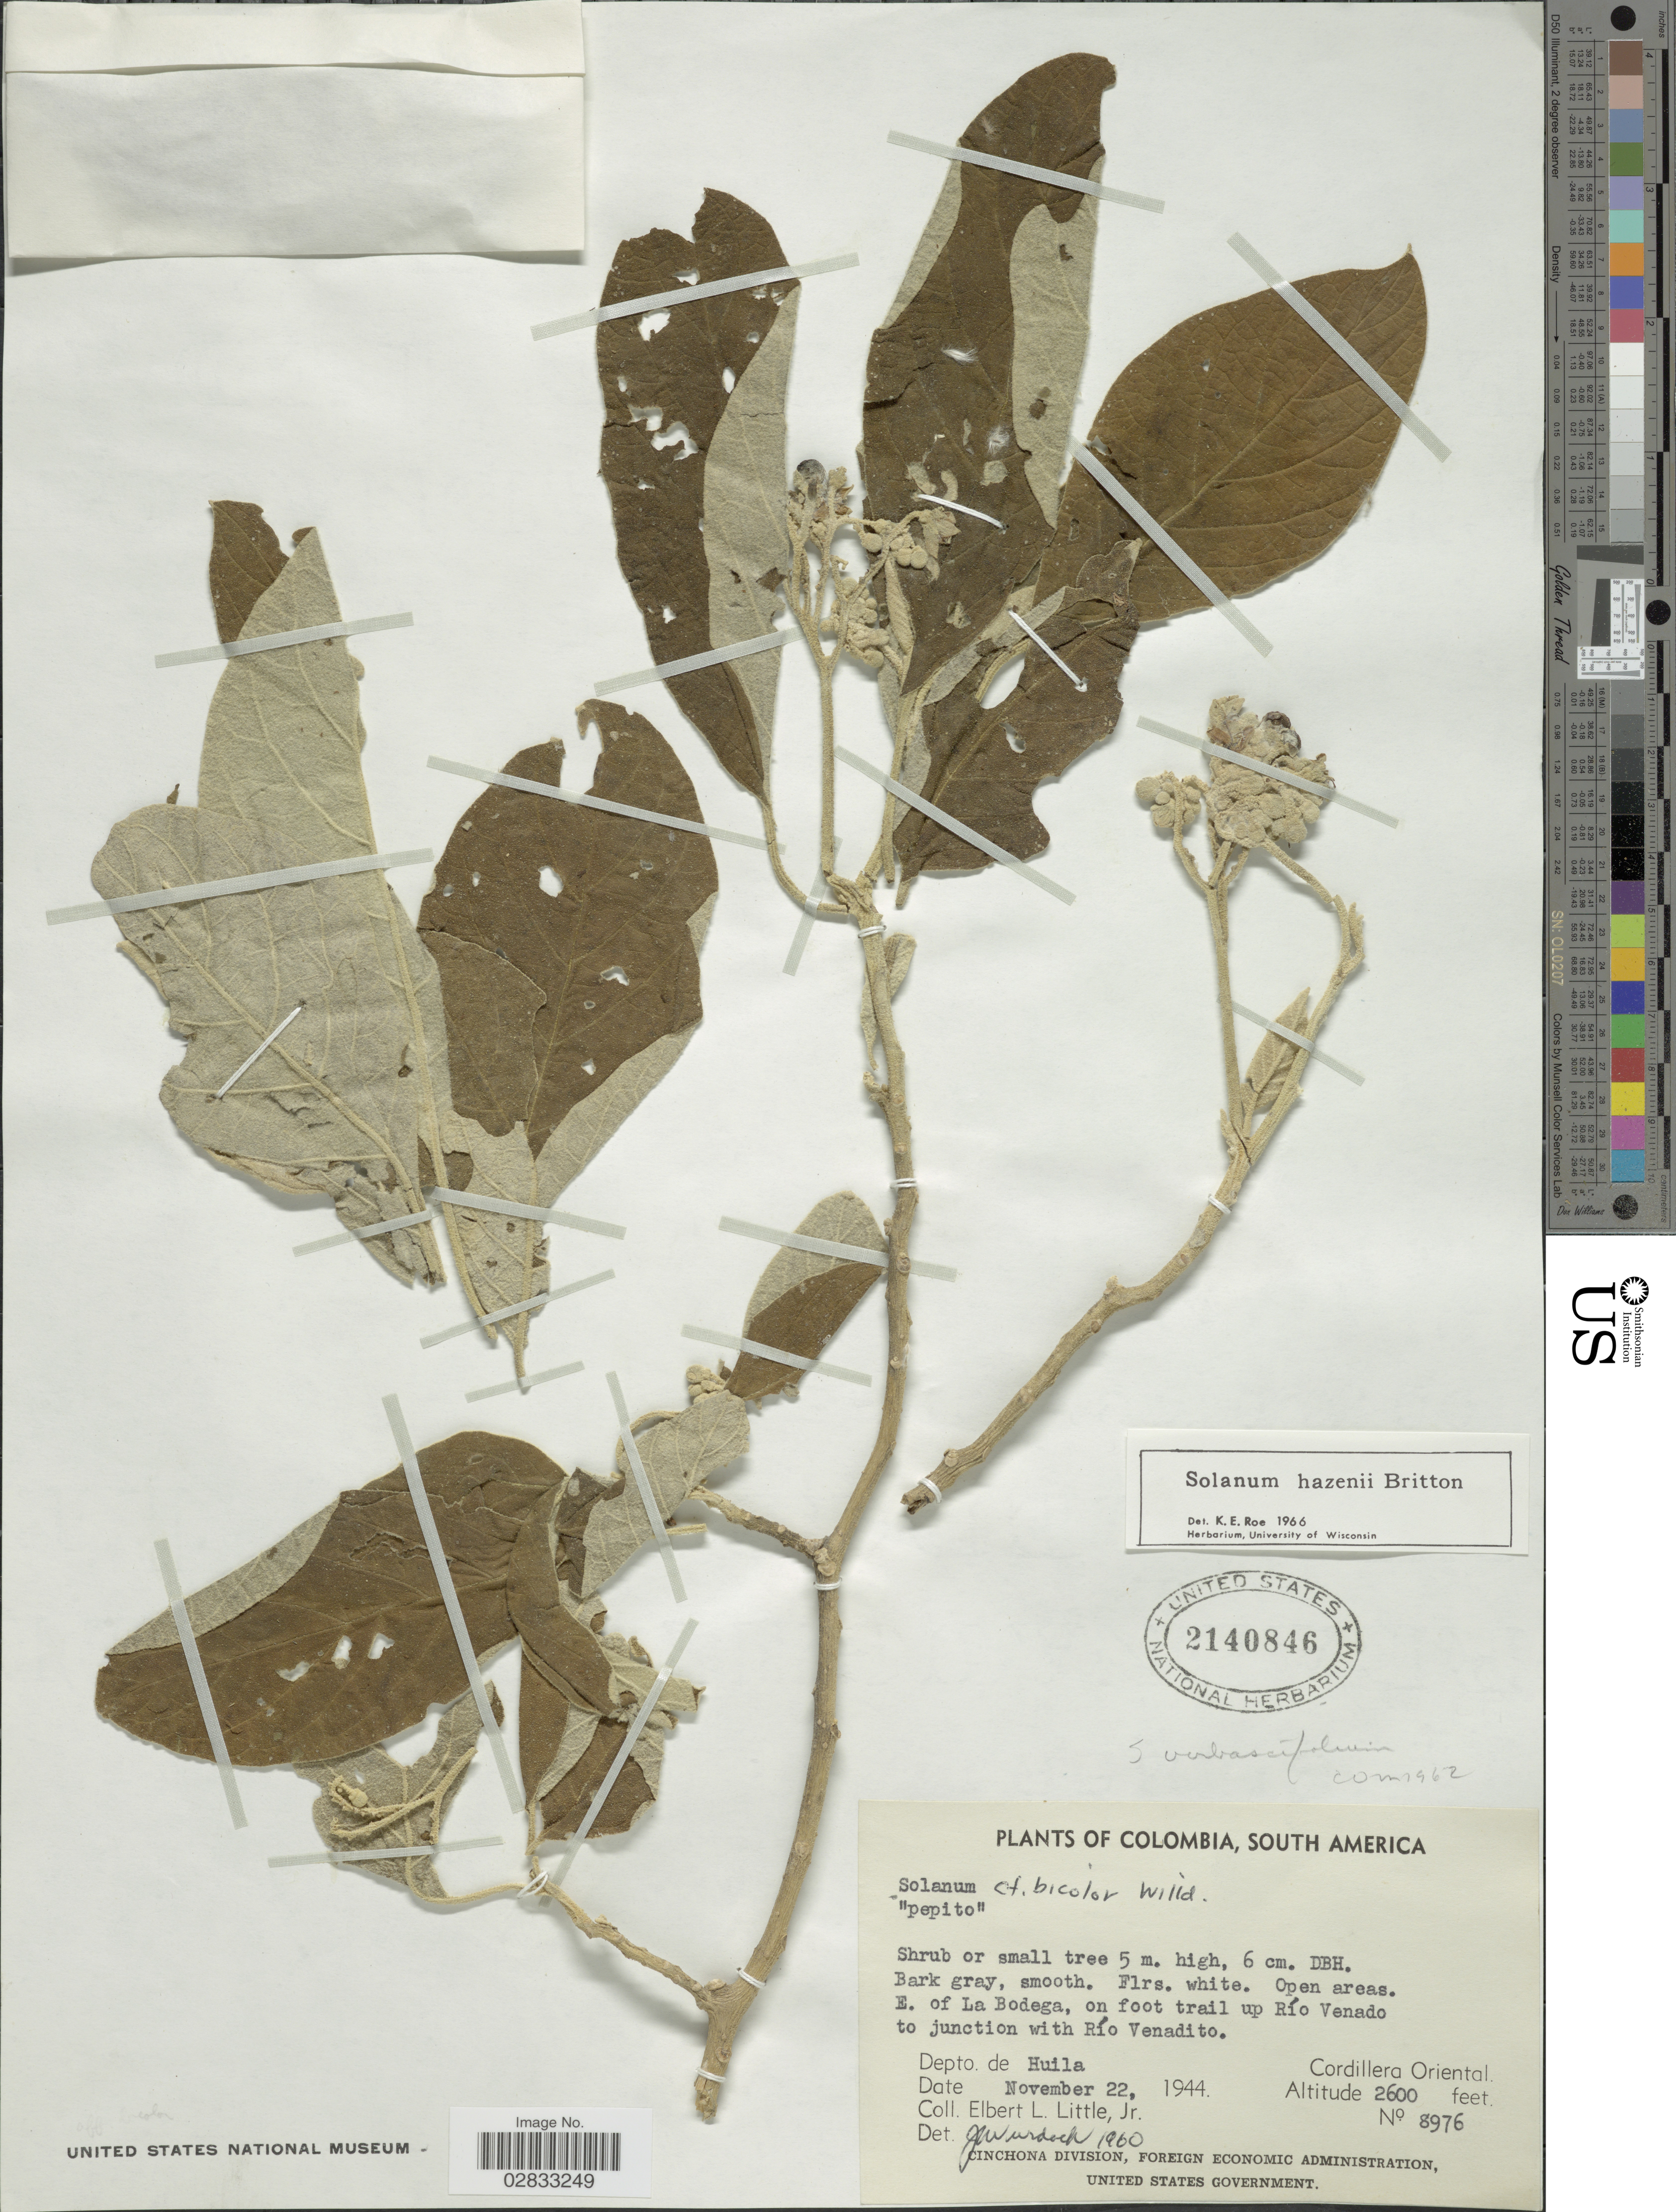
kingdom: Plantae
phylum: Tracheophyta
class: Magnoliopsida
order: Solanales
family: Solanaceae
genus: Solanum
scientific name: Solanum hazenii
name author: Britton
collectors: E. L. Little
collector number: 8976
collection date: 1944-11-22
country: Colombia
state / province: Huila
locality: E. of La Bodega, on foot trail up Río Venado to junction with Río Venadito, Depto. de Huila, Cordillera Oriental.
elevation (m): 792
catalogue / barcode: US 2140846